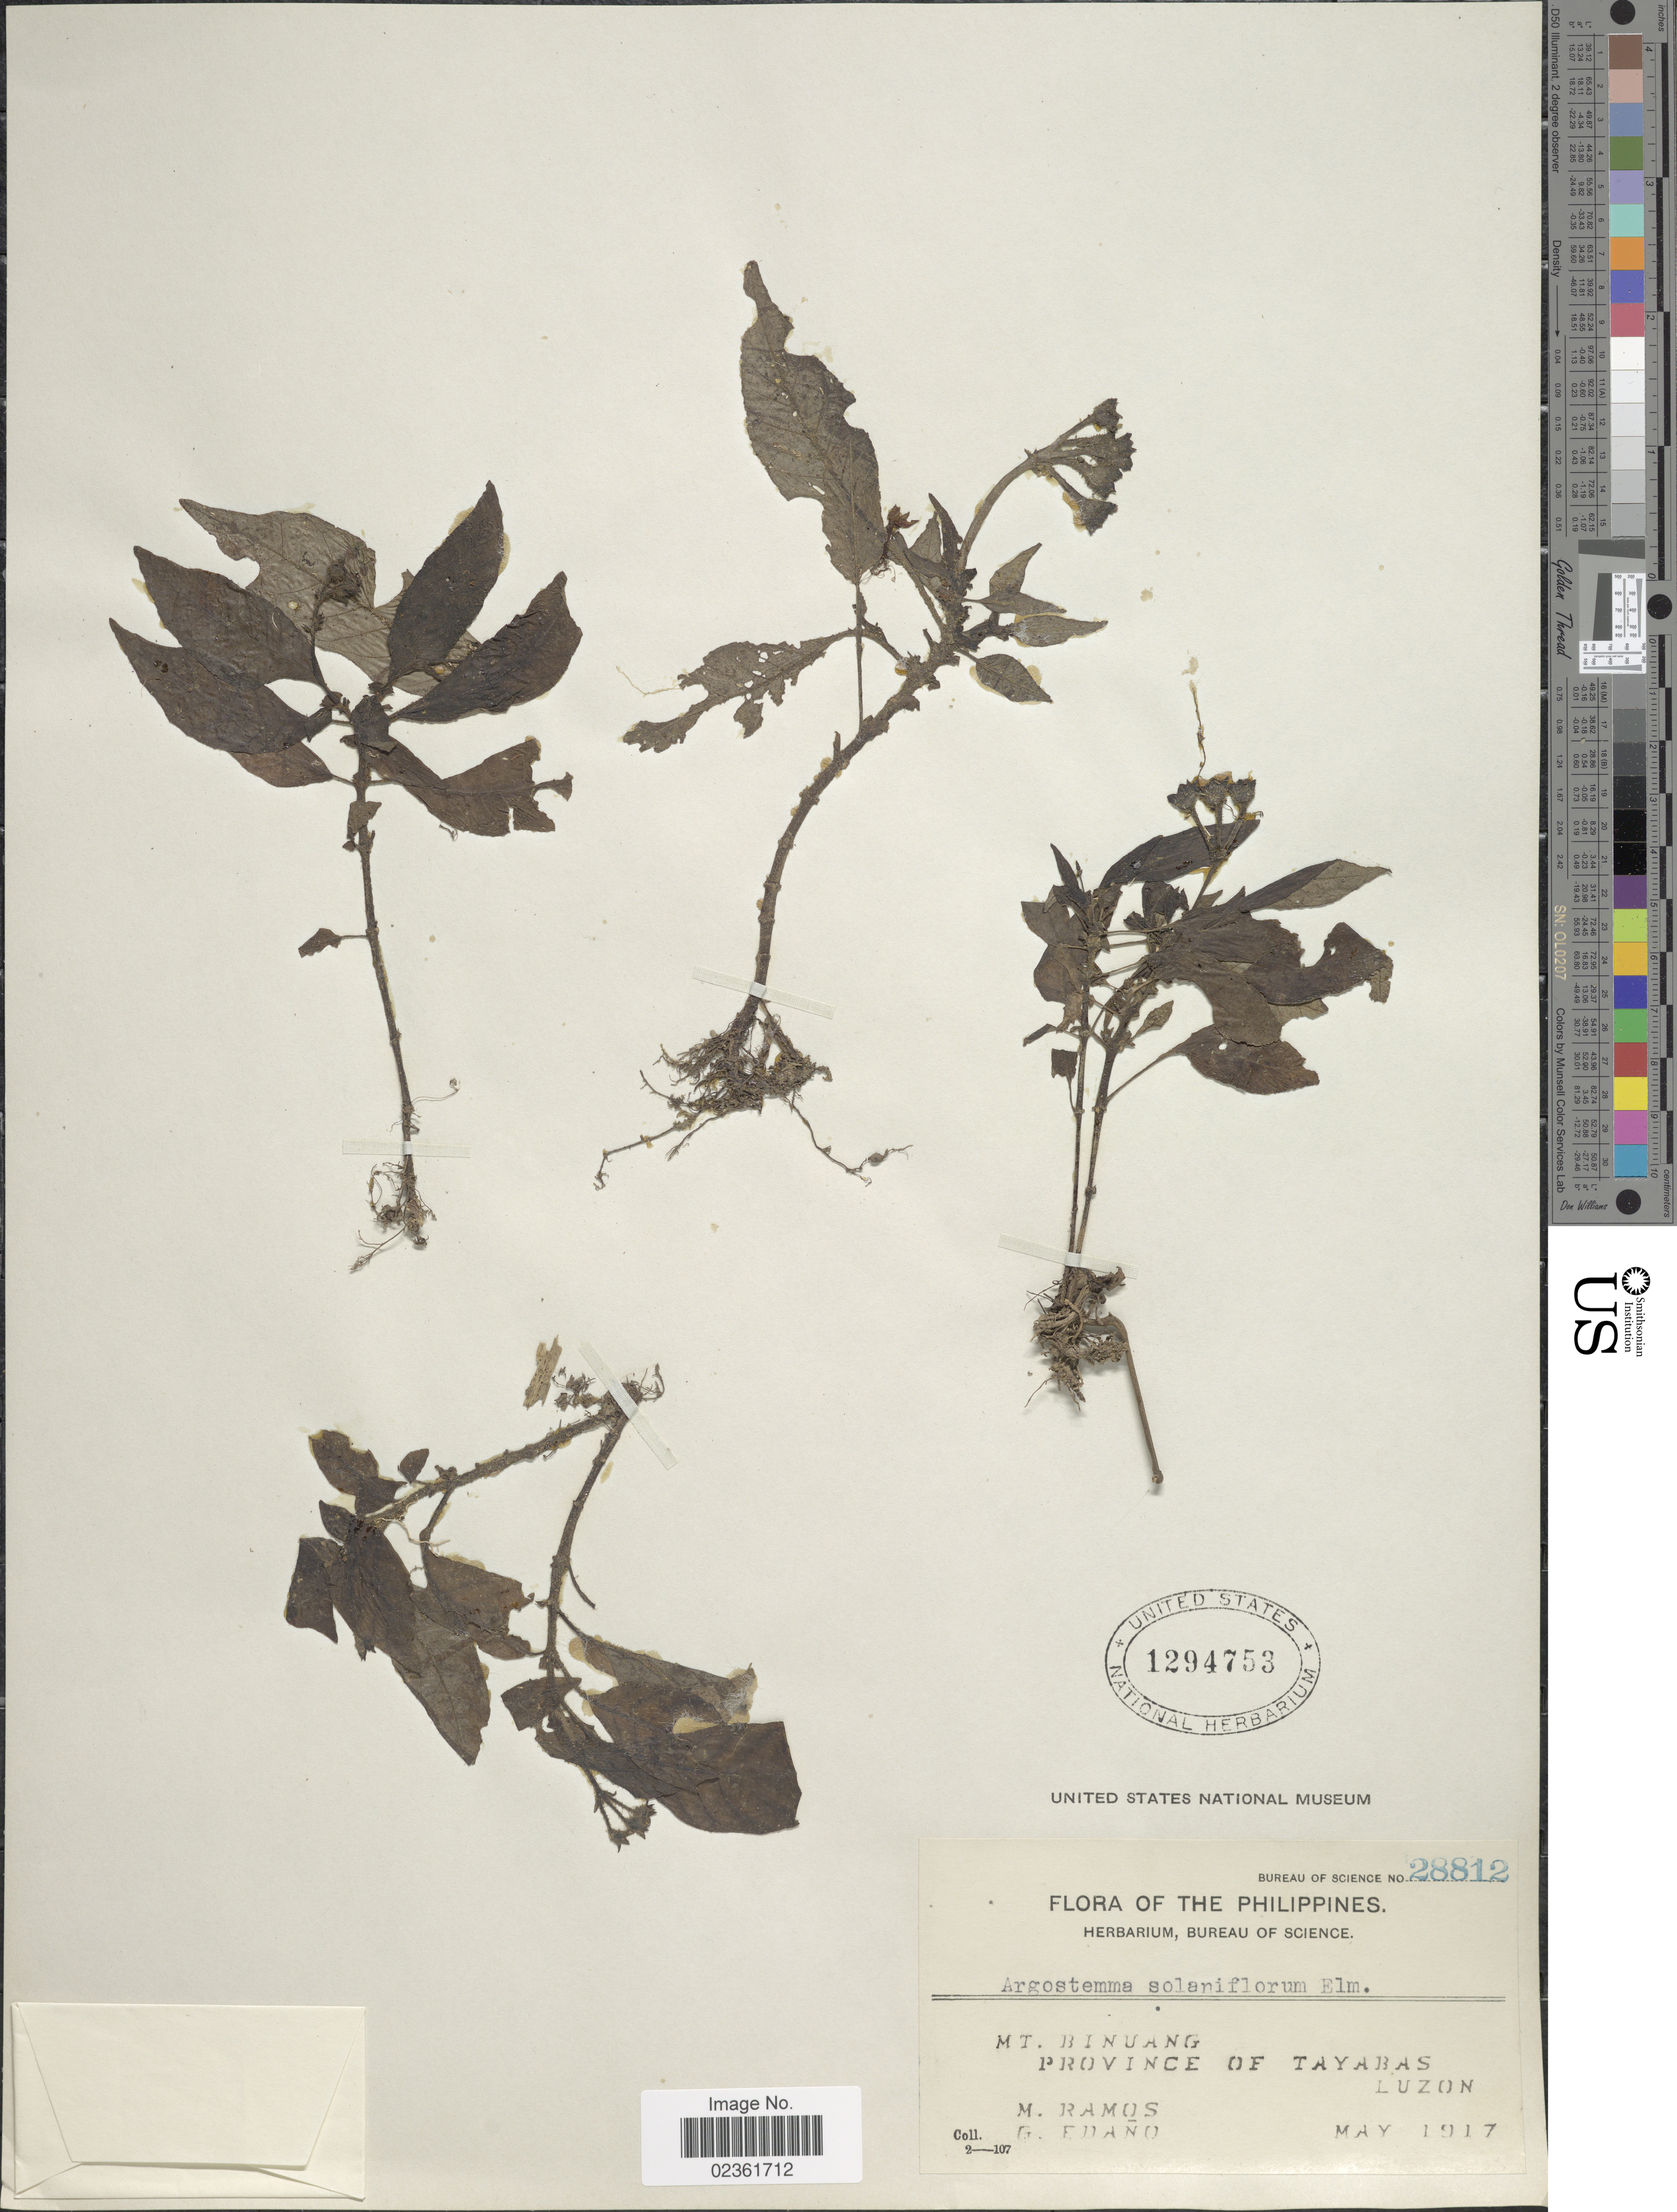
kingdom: Plantae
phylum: Tracheophyta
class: Magnoliopsida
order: Gentianales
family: Rubiaceae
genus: Argostemma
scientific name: Argostemma solaniflorum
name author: Elmer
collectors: M. Ramos & G. Edaño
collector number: Bureau of Science 28812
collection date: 1917-05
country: Philippines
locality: Mt. Binuang, Province of Tayabas, Luzon.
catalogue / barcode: US 1294753